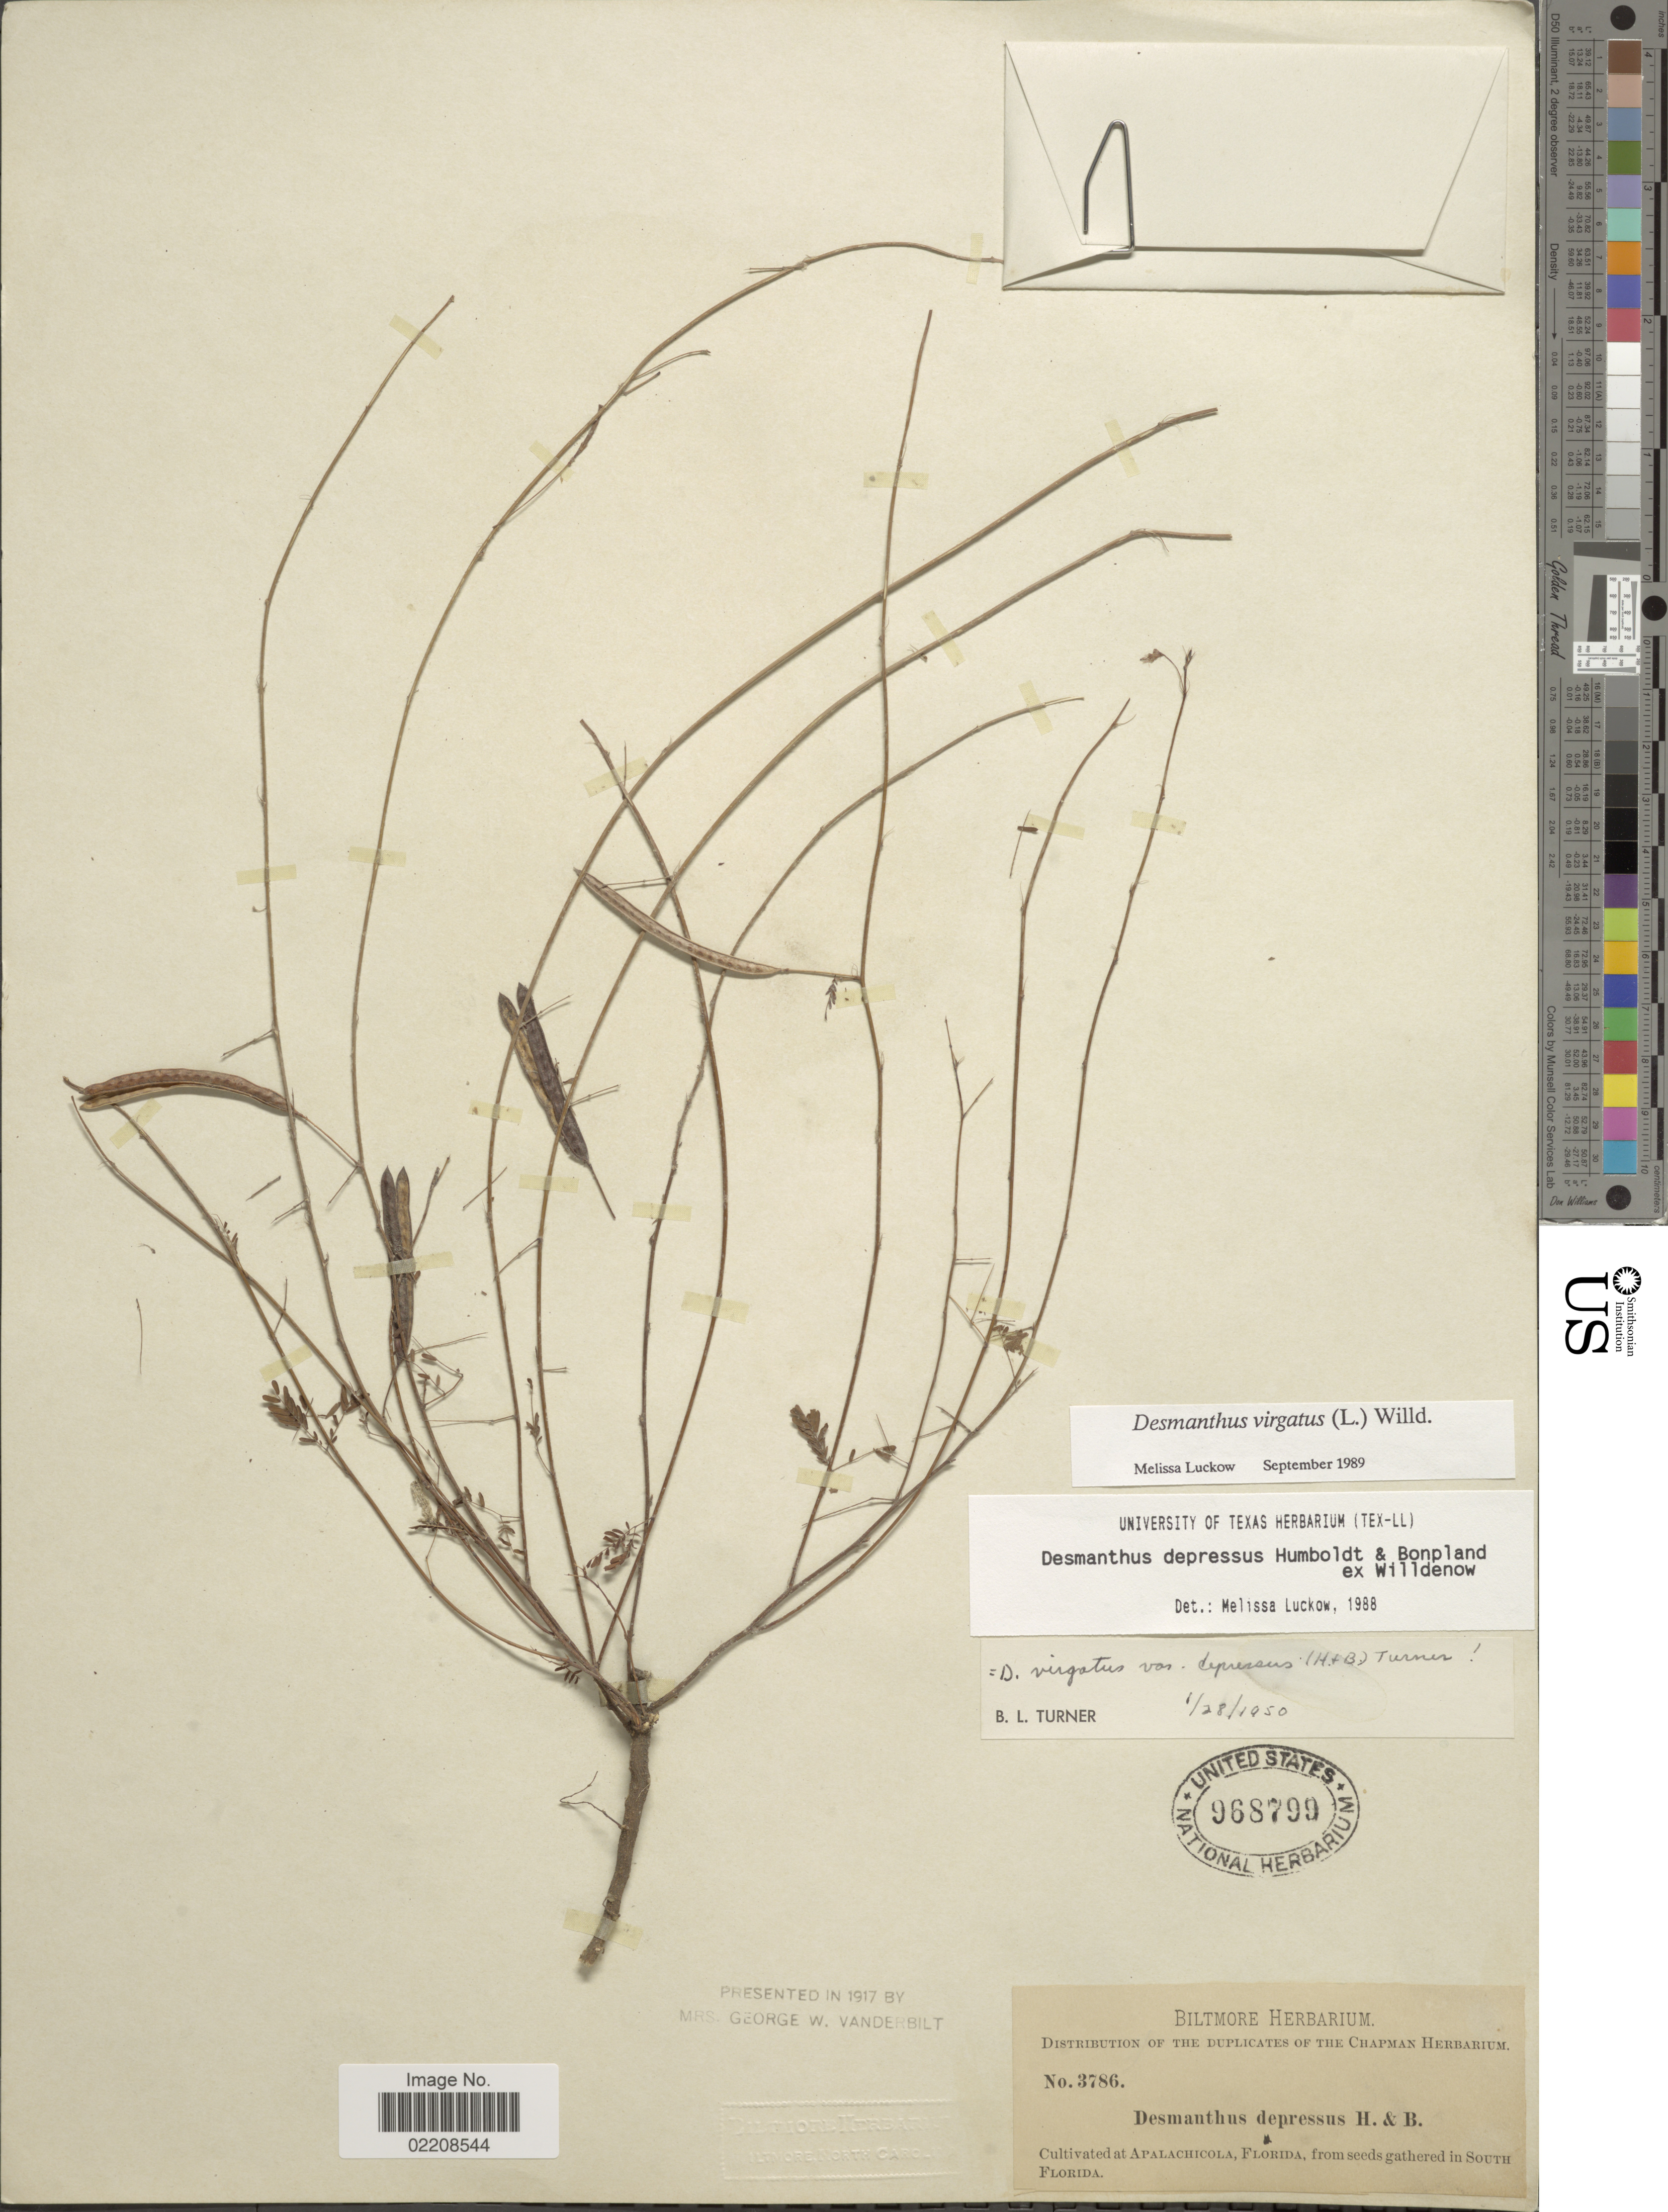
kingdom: Plantae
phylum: Tracheophyta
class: Magnoliopsida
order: Fabales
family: Fabaceae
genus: Desmanthus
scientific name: Desmanthus virgatus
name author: (L.) Willd.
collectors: ex herb. Biltmore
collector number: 3786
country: United States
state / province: Florida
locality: Cultivated at Apalachicola, Florida, from seeds gathered in South Florida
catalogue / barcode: US 968799